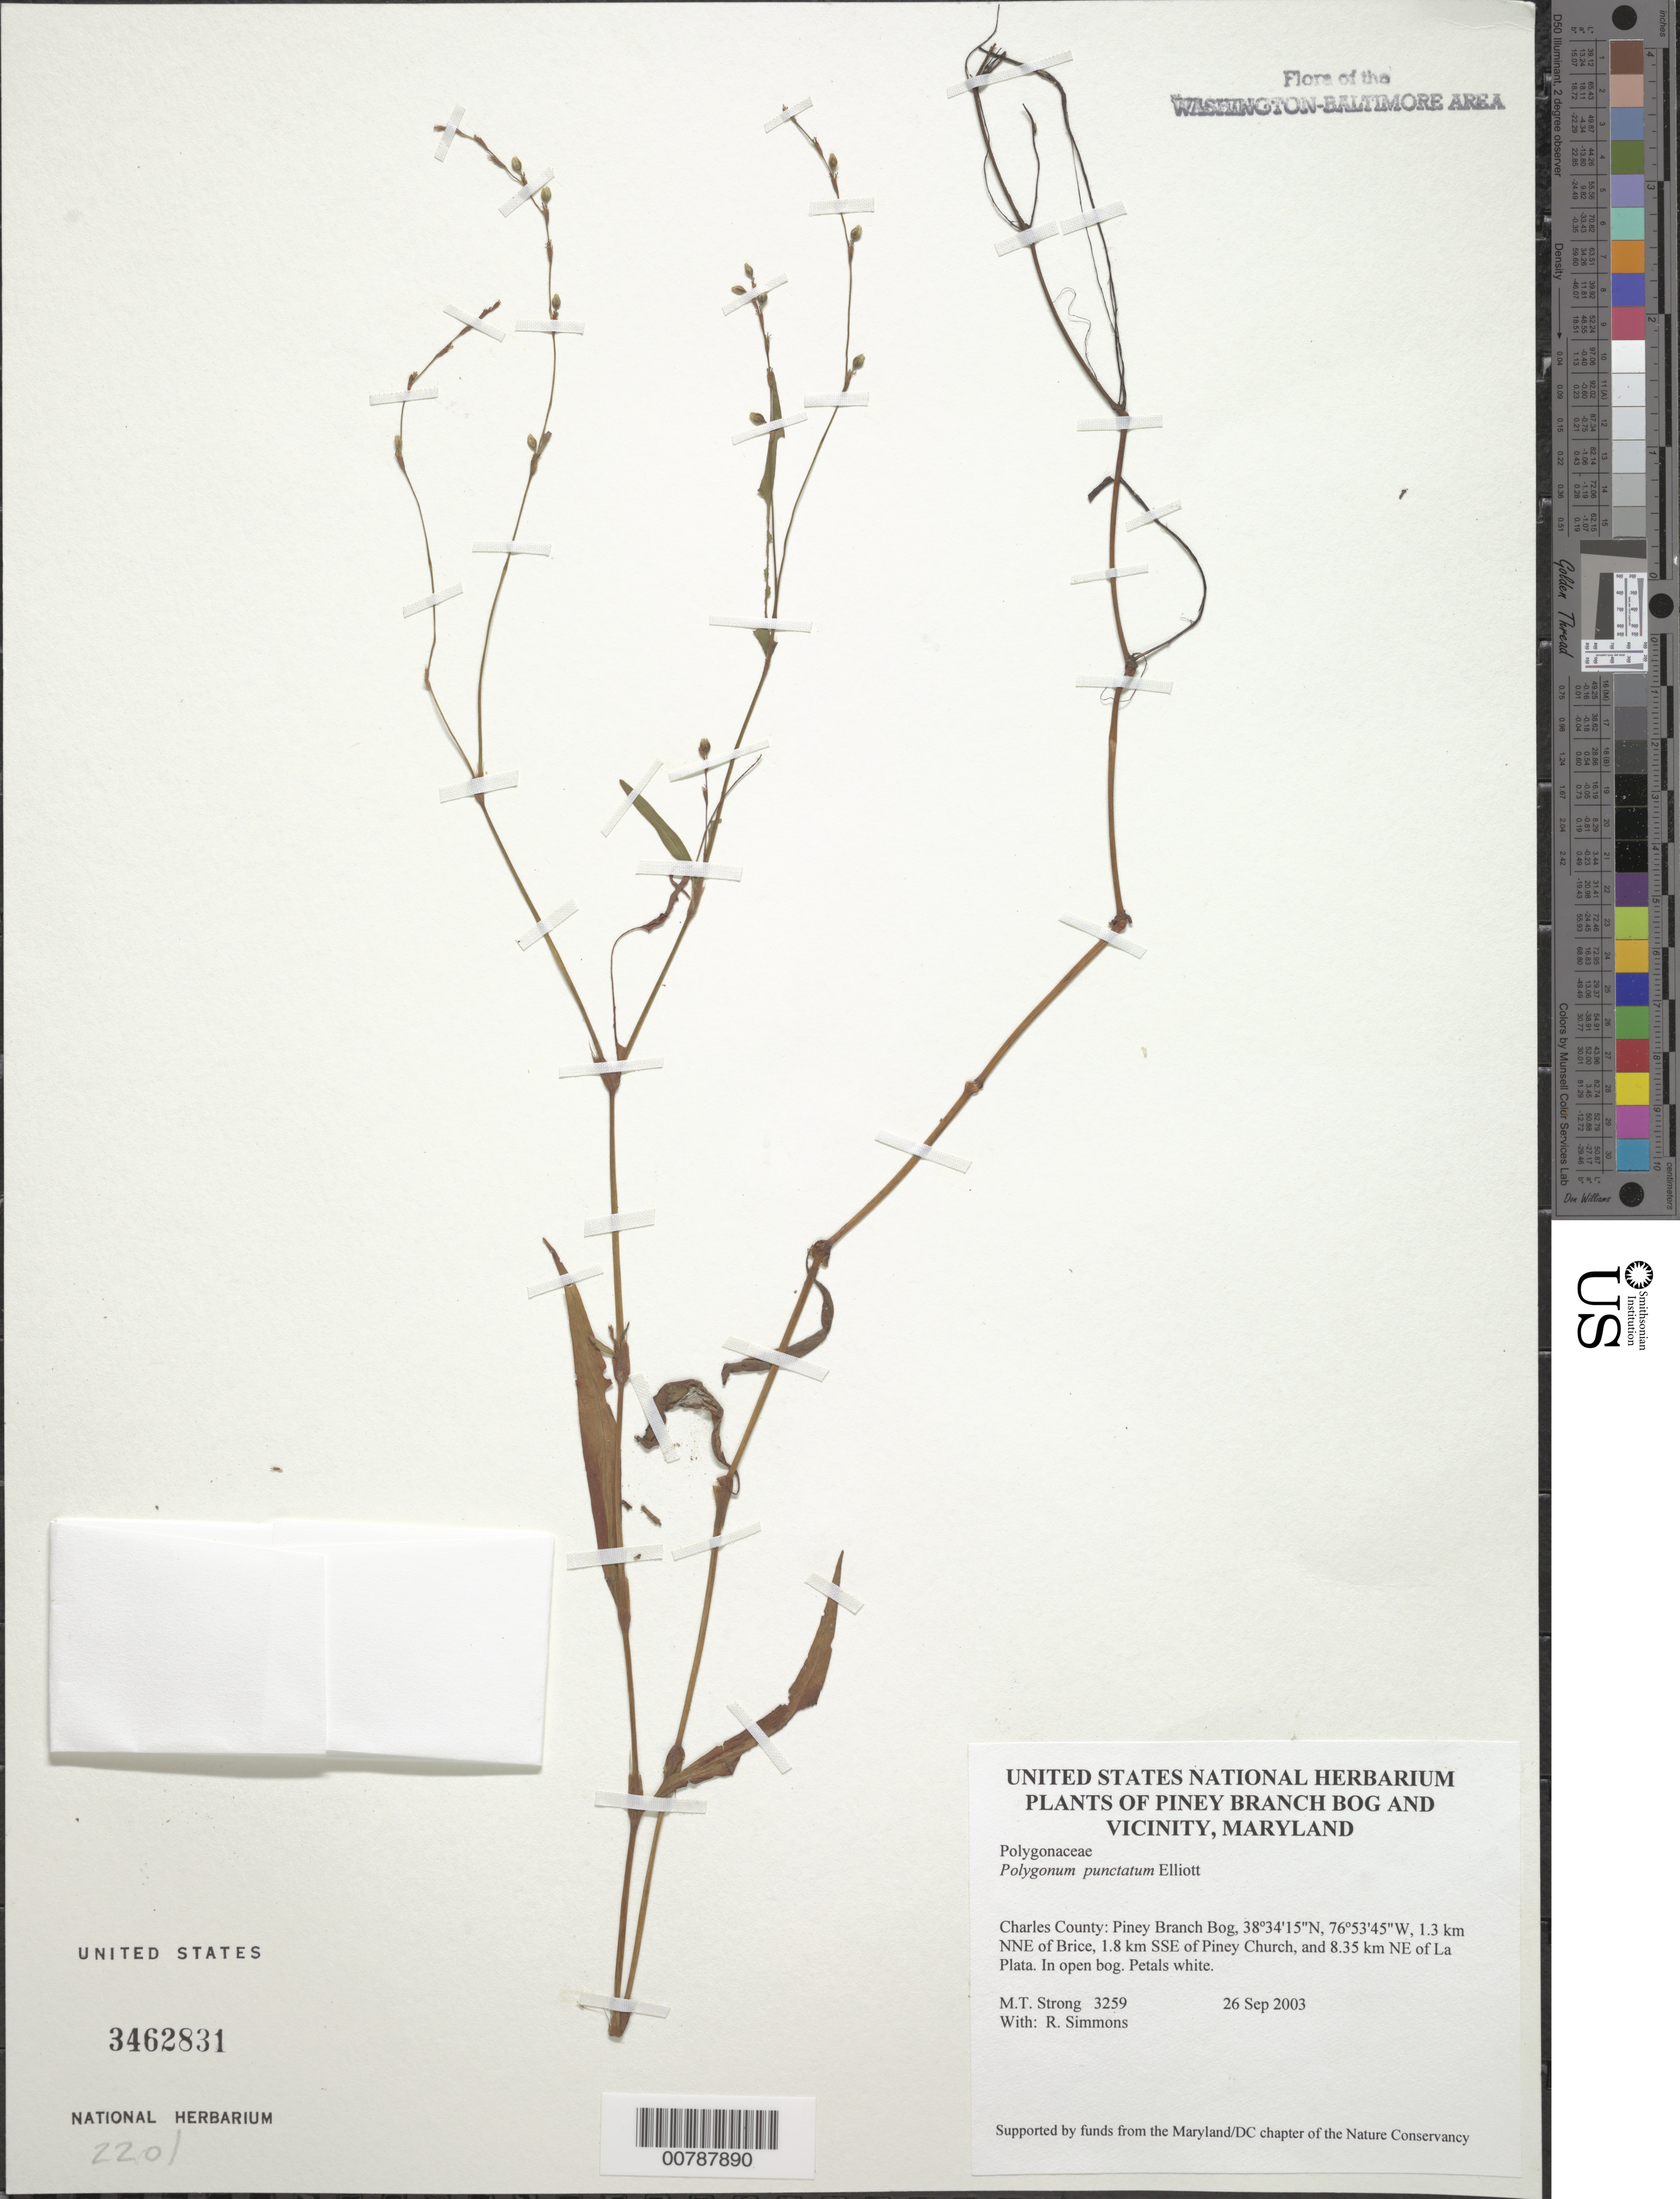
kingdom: Plantae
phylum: Tracheophyta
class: Magnoliopsida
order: Caryophyllales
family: Polygonaceae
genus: Persicaria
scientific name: Persicaria punctata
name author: (Elliott) Small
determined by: Atha, D. E.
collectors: M. T. Strong & R. H. Simmons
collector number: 3259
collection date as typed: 26 Sep 2003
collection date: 2003-09-26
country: United States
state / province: Maryland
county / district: Charles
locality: Piney Branch Bog, 1.3 km NNE of Brice, 1.8 km SSE of Piney Church, and 8.35 km NE of La Plata.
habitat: In open bog.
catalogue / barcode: US 3462831